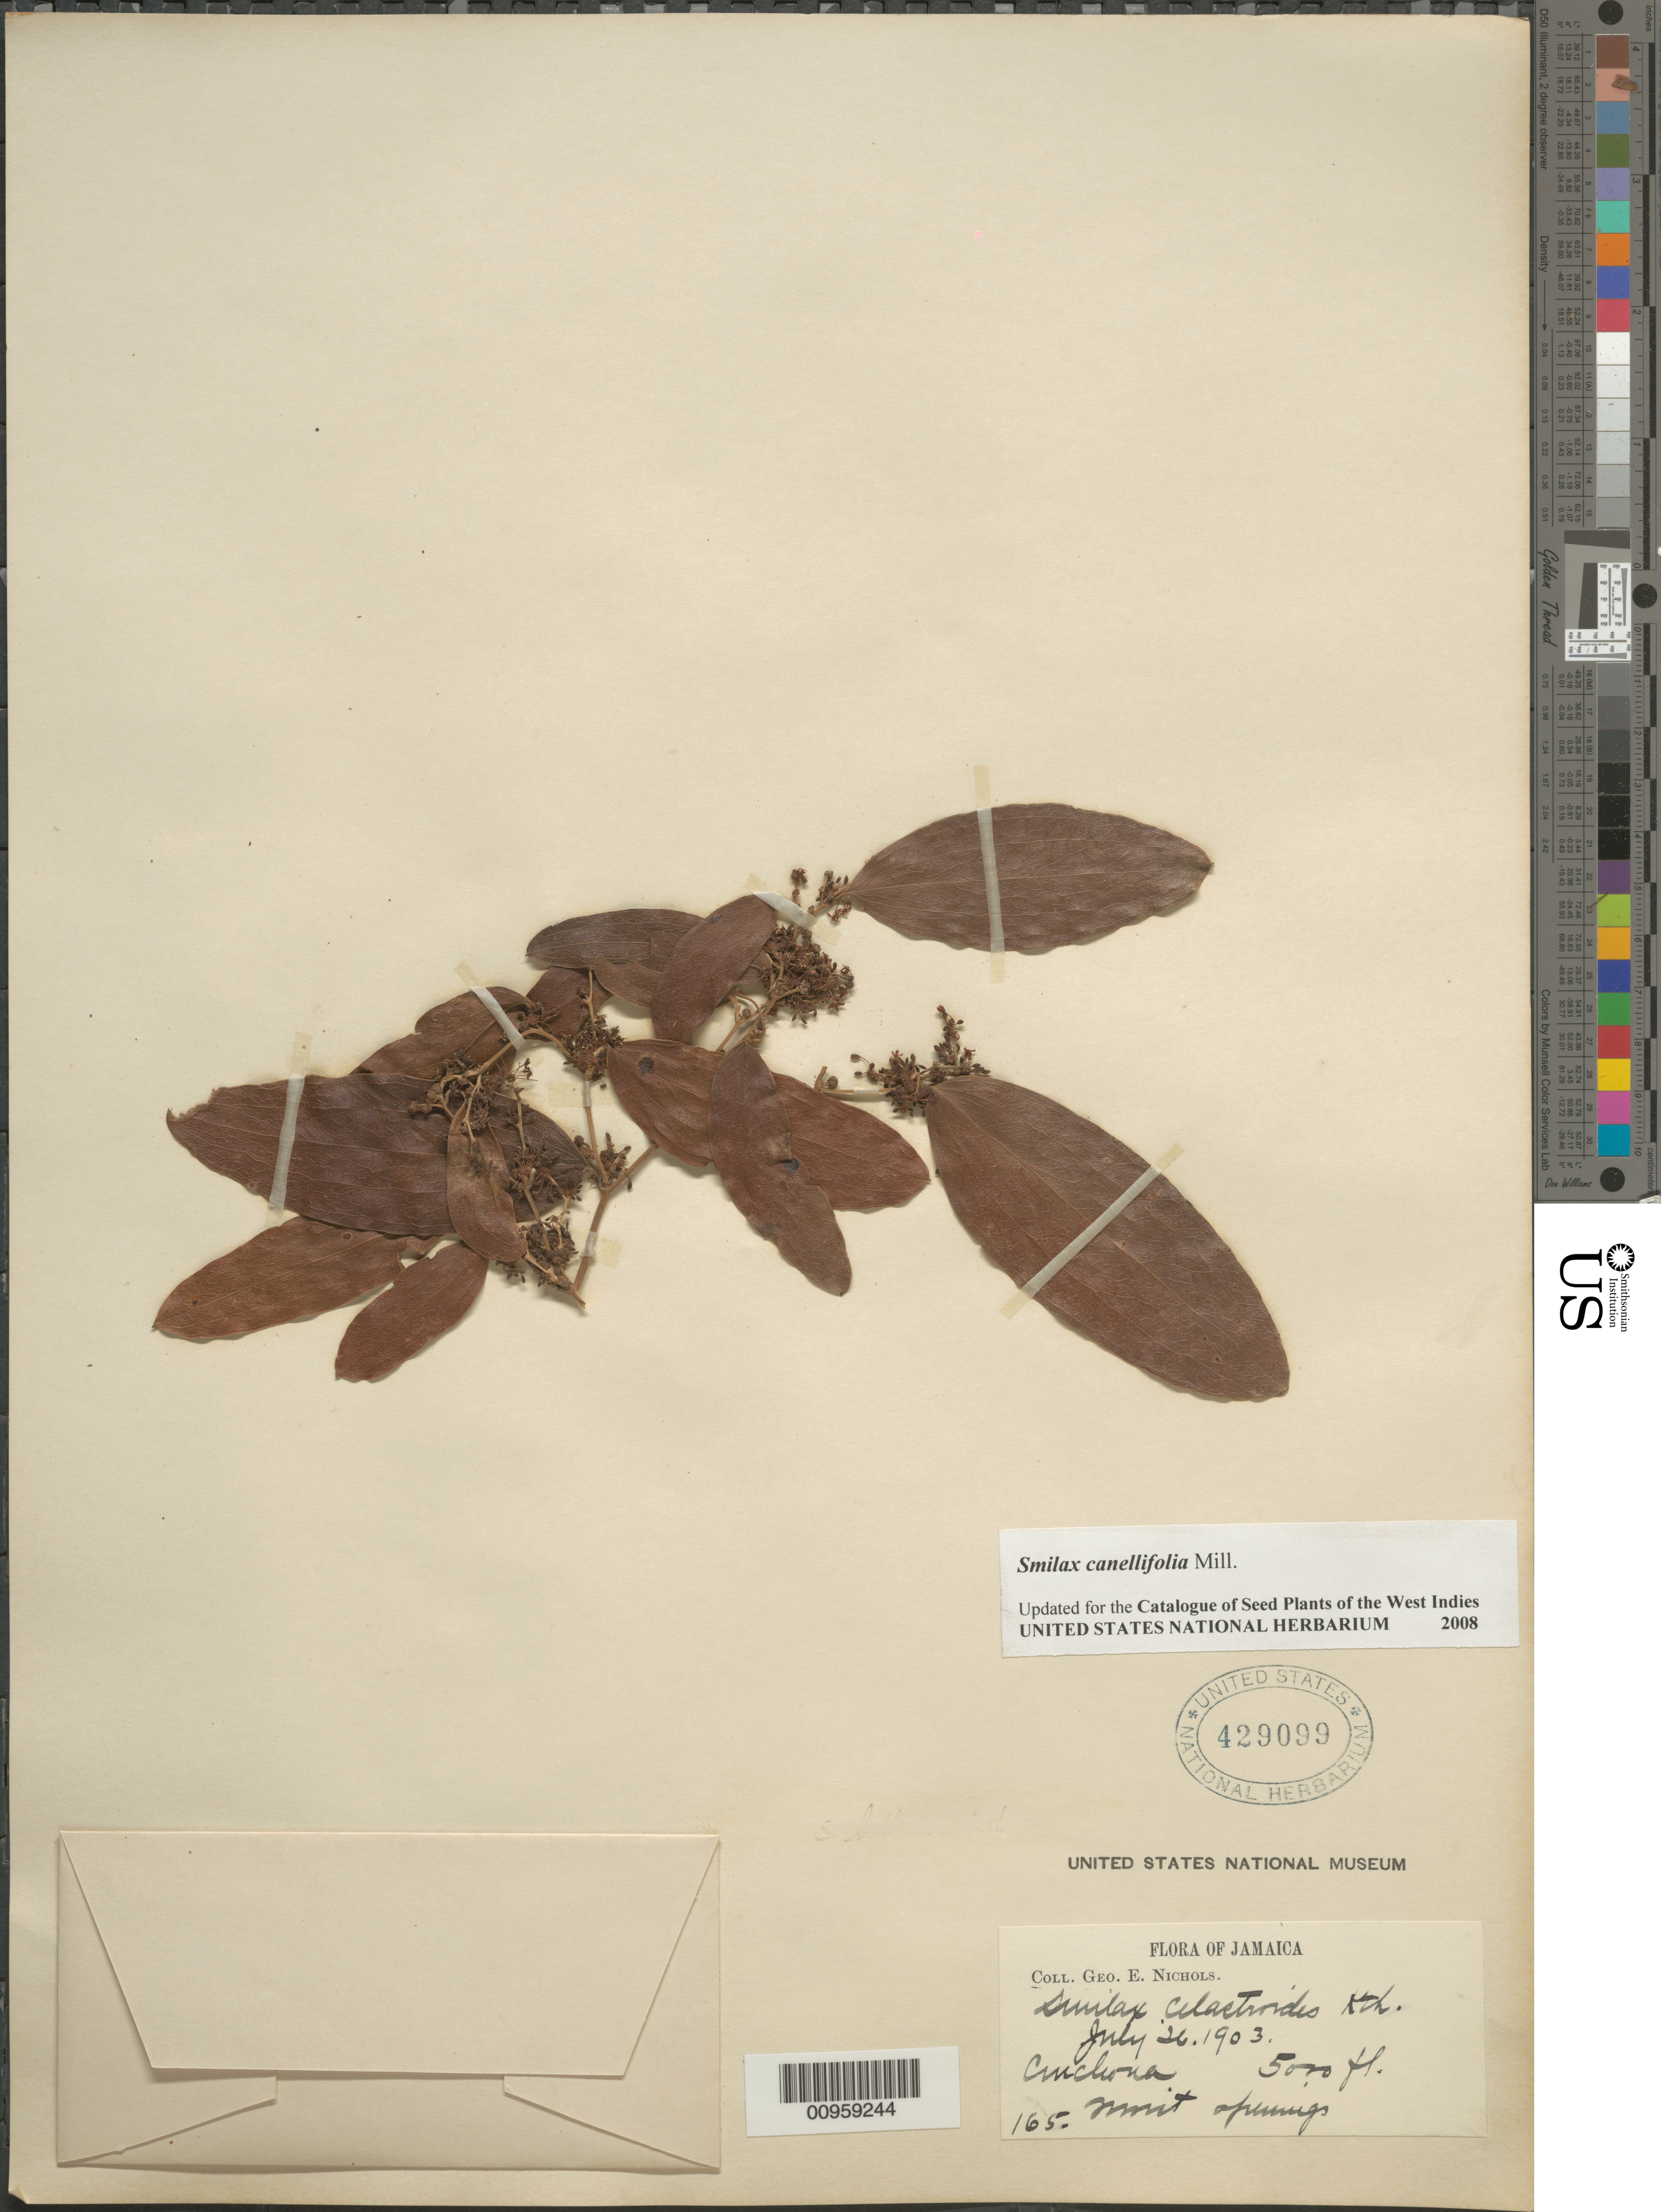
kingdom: Plantae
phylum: Tracheophyta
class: Liliopsida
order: Liliales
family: Smilacaceae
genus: Smilax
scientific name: Smilax canellifolia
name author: Mill.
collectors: G. E. Nichols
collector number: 165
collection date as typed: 26 Jul 1903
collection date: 1903-07-26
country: Jamaica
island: Jamaica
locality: Cinchona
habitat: Moist springs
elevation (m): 1524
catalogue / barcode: US 429099